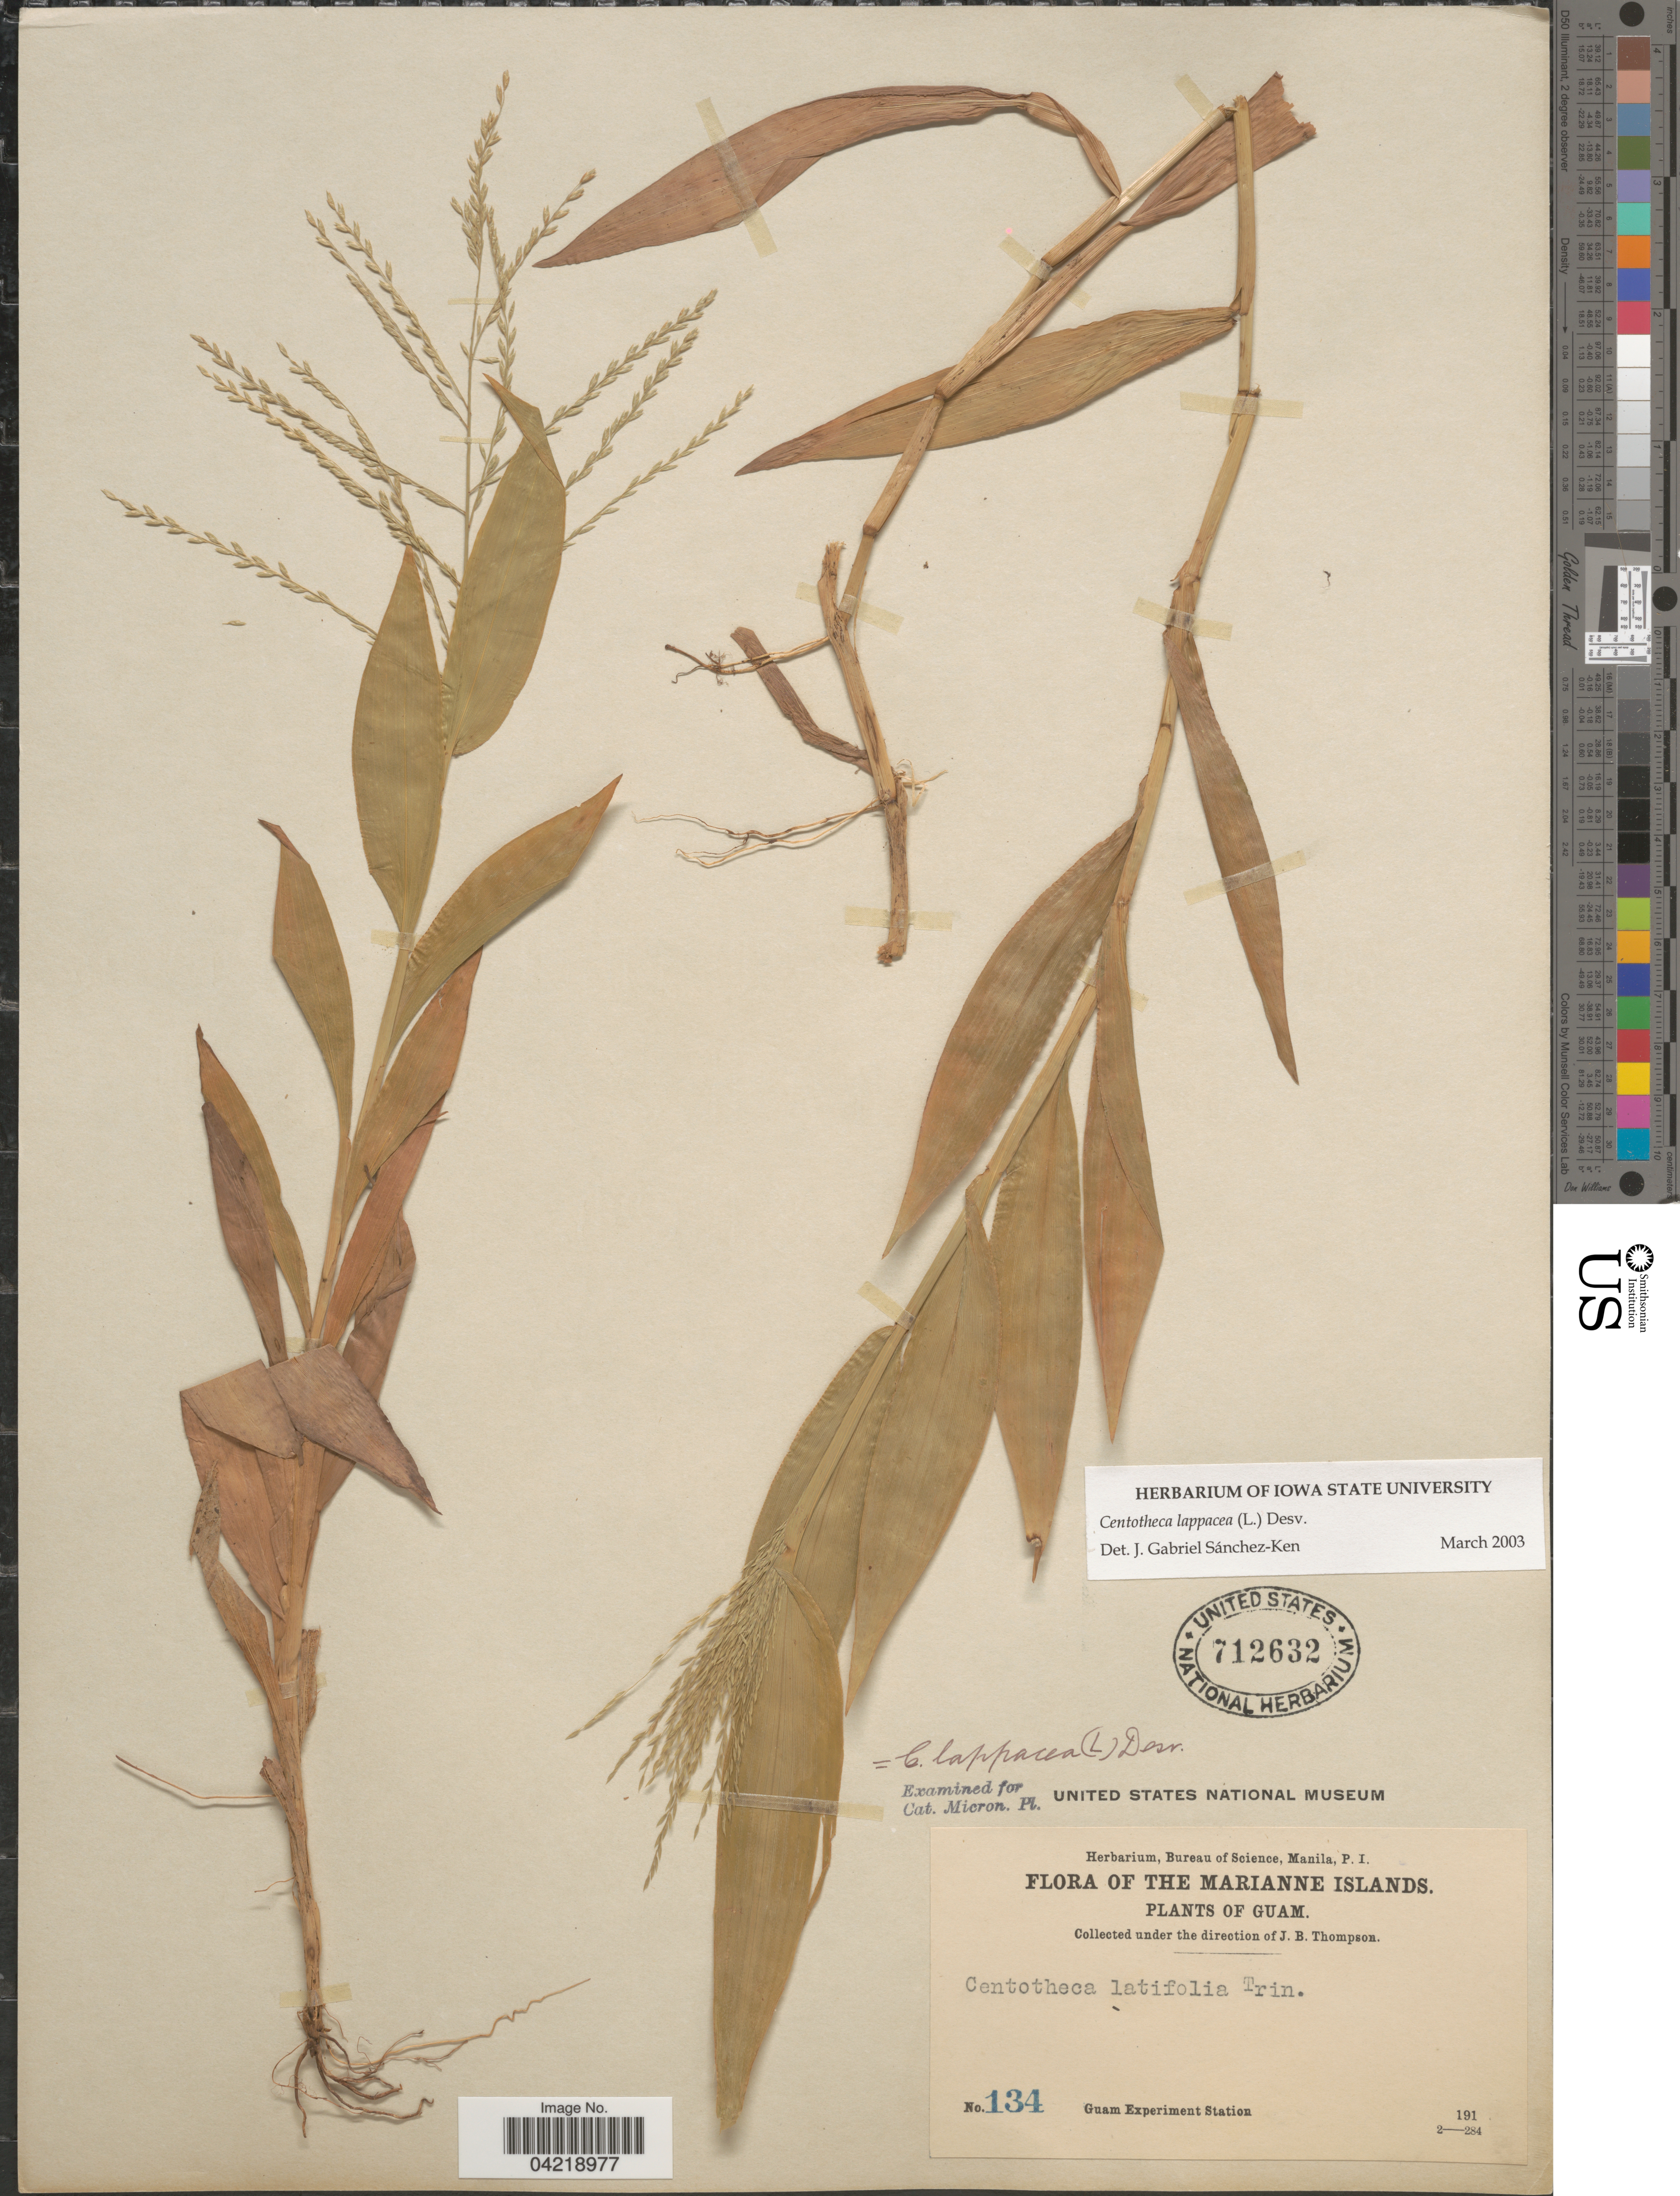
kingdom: Plantae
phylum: Tracheophyta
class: Liliopsida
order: Poales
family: Poaceae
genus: Centotheca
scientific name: Centotheca lappacea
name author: (L.) Desv.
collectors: Guam Exp. Sta.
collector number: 134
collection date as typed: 191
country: Guam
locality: Marianne Islands.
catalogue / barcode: US 712632